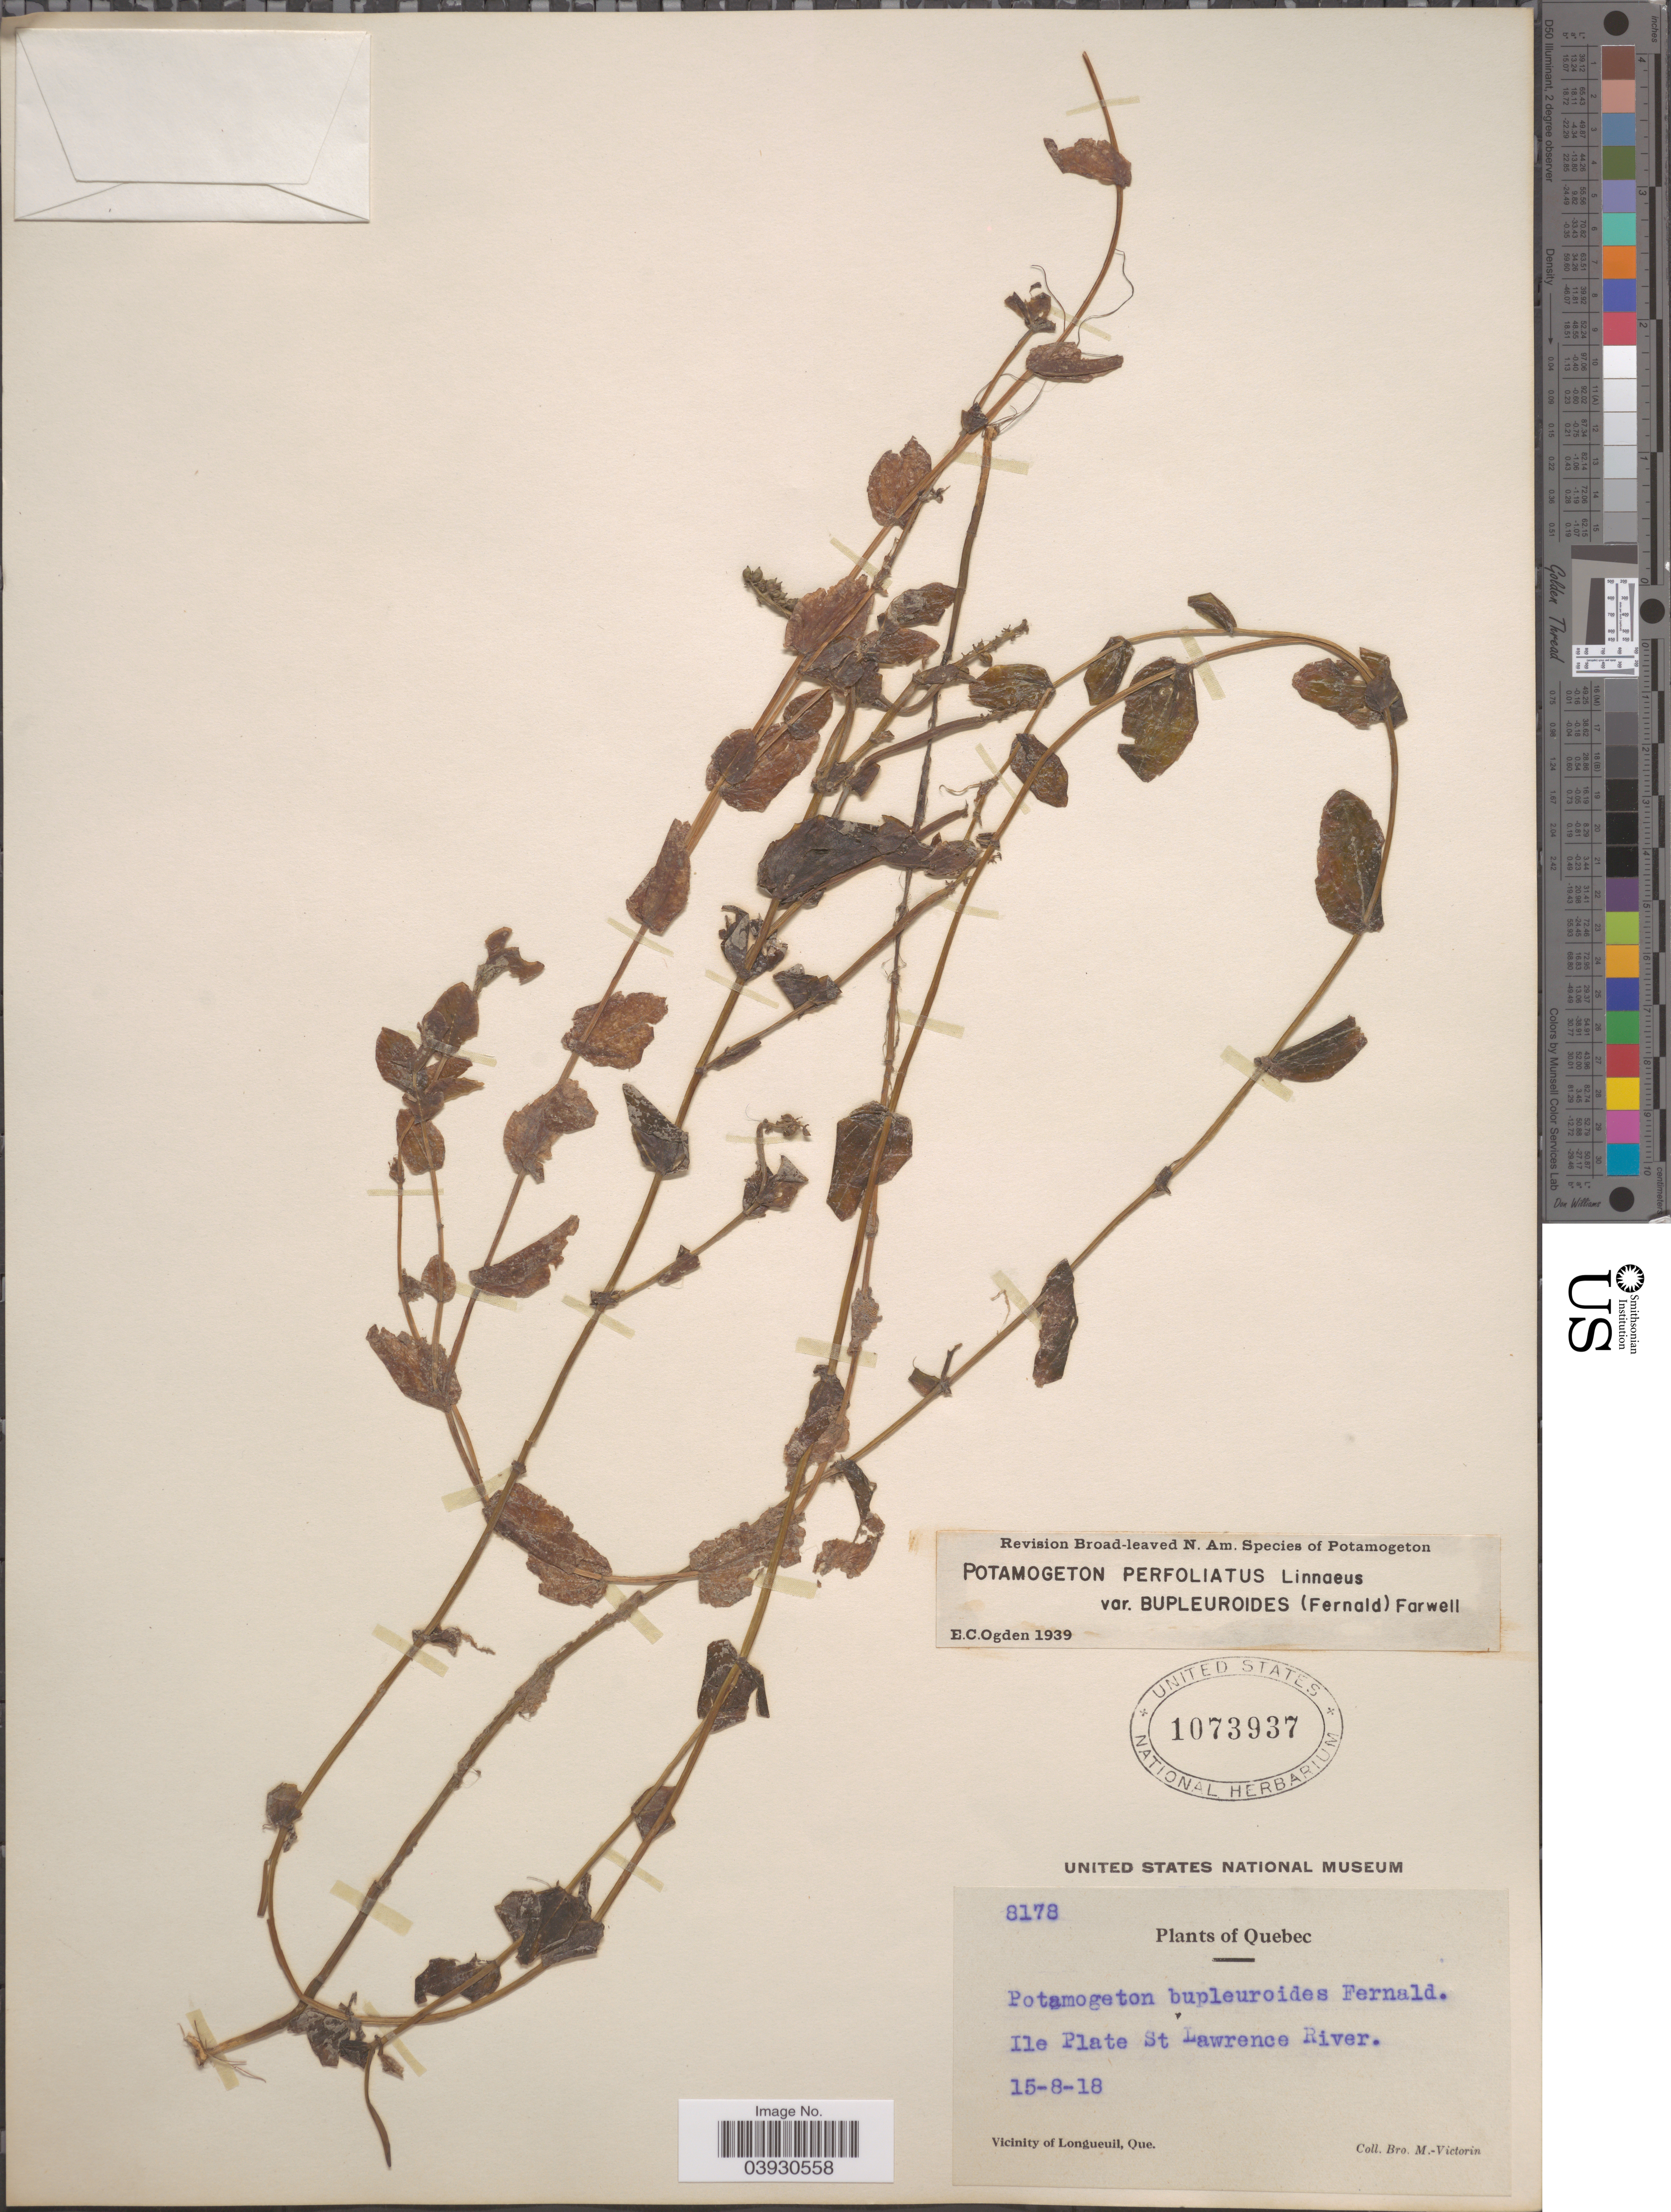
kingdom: Plantae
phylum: Tracheophyta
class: Liliopsida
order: Alismatales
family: Potamogetonaceae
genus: Potamogeton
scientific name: Potamogeton perfoliatus var. bupleuroides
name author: (Fernald) Farw.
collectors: Fr. Marie-Victorin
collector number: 8178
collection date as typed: Transcribed d/m/y: 15/8/18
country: Canada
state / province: Quebec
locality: Ile Plate St Lawrence River. Vicinity of Longueuil.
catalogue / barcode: US 1073937